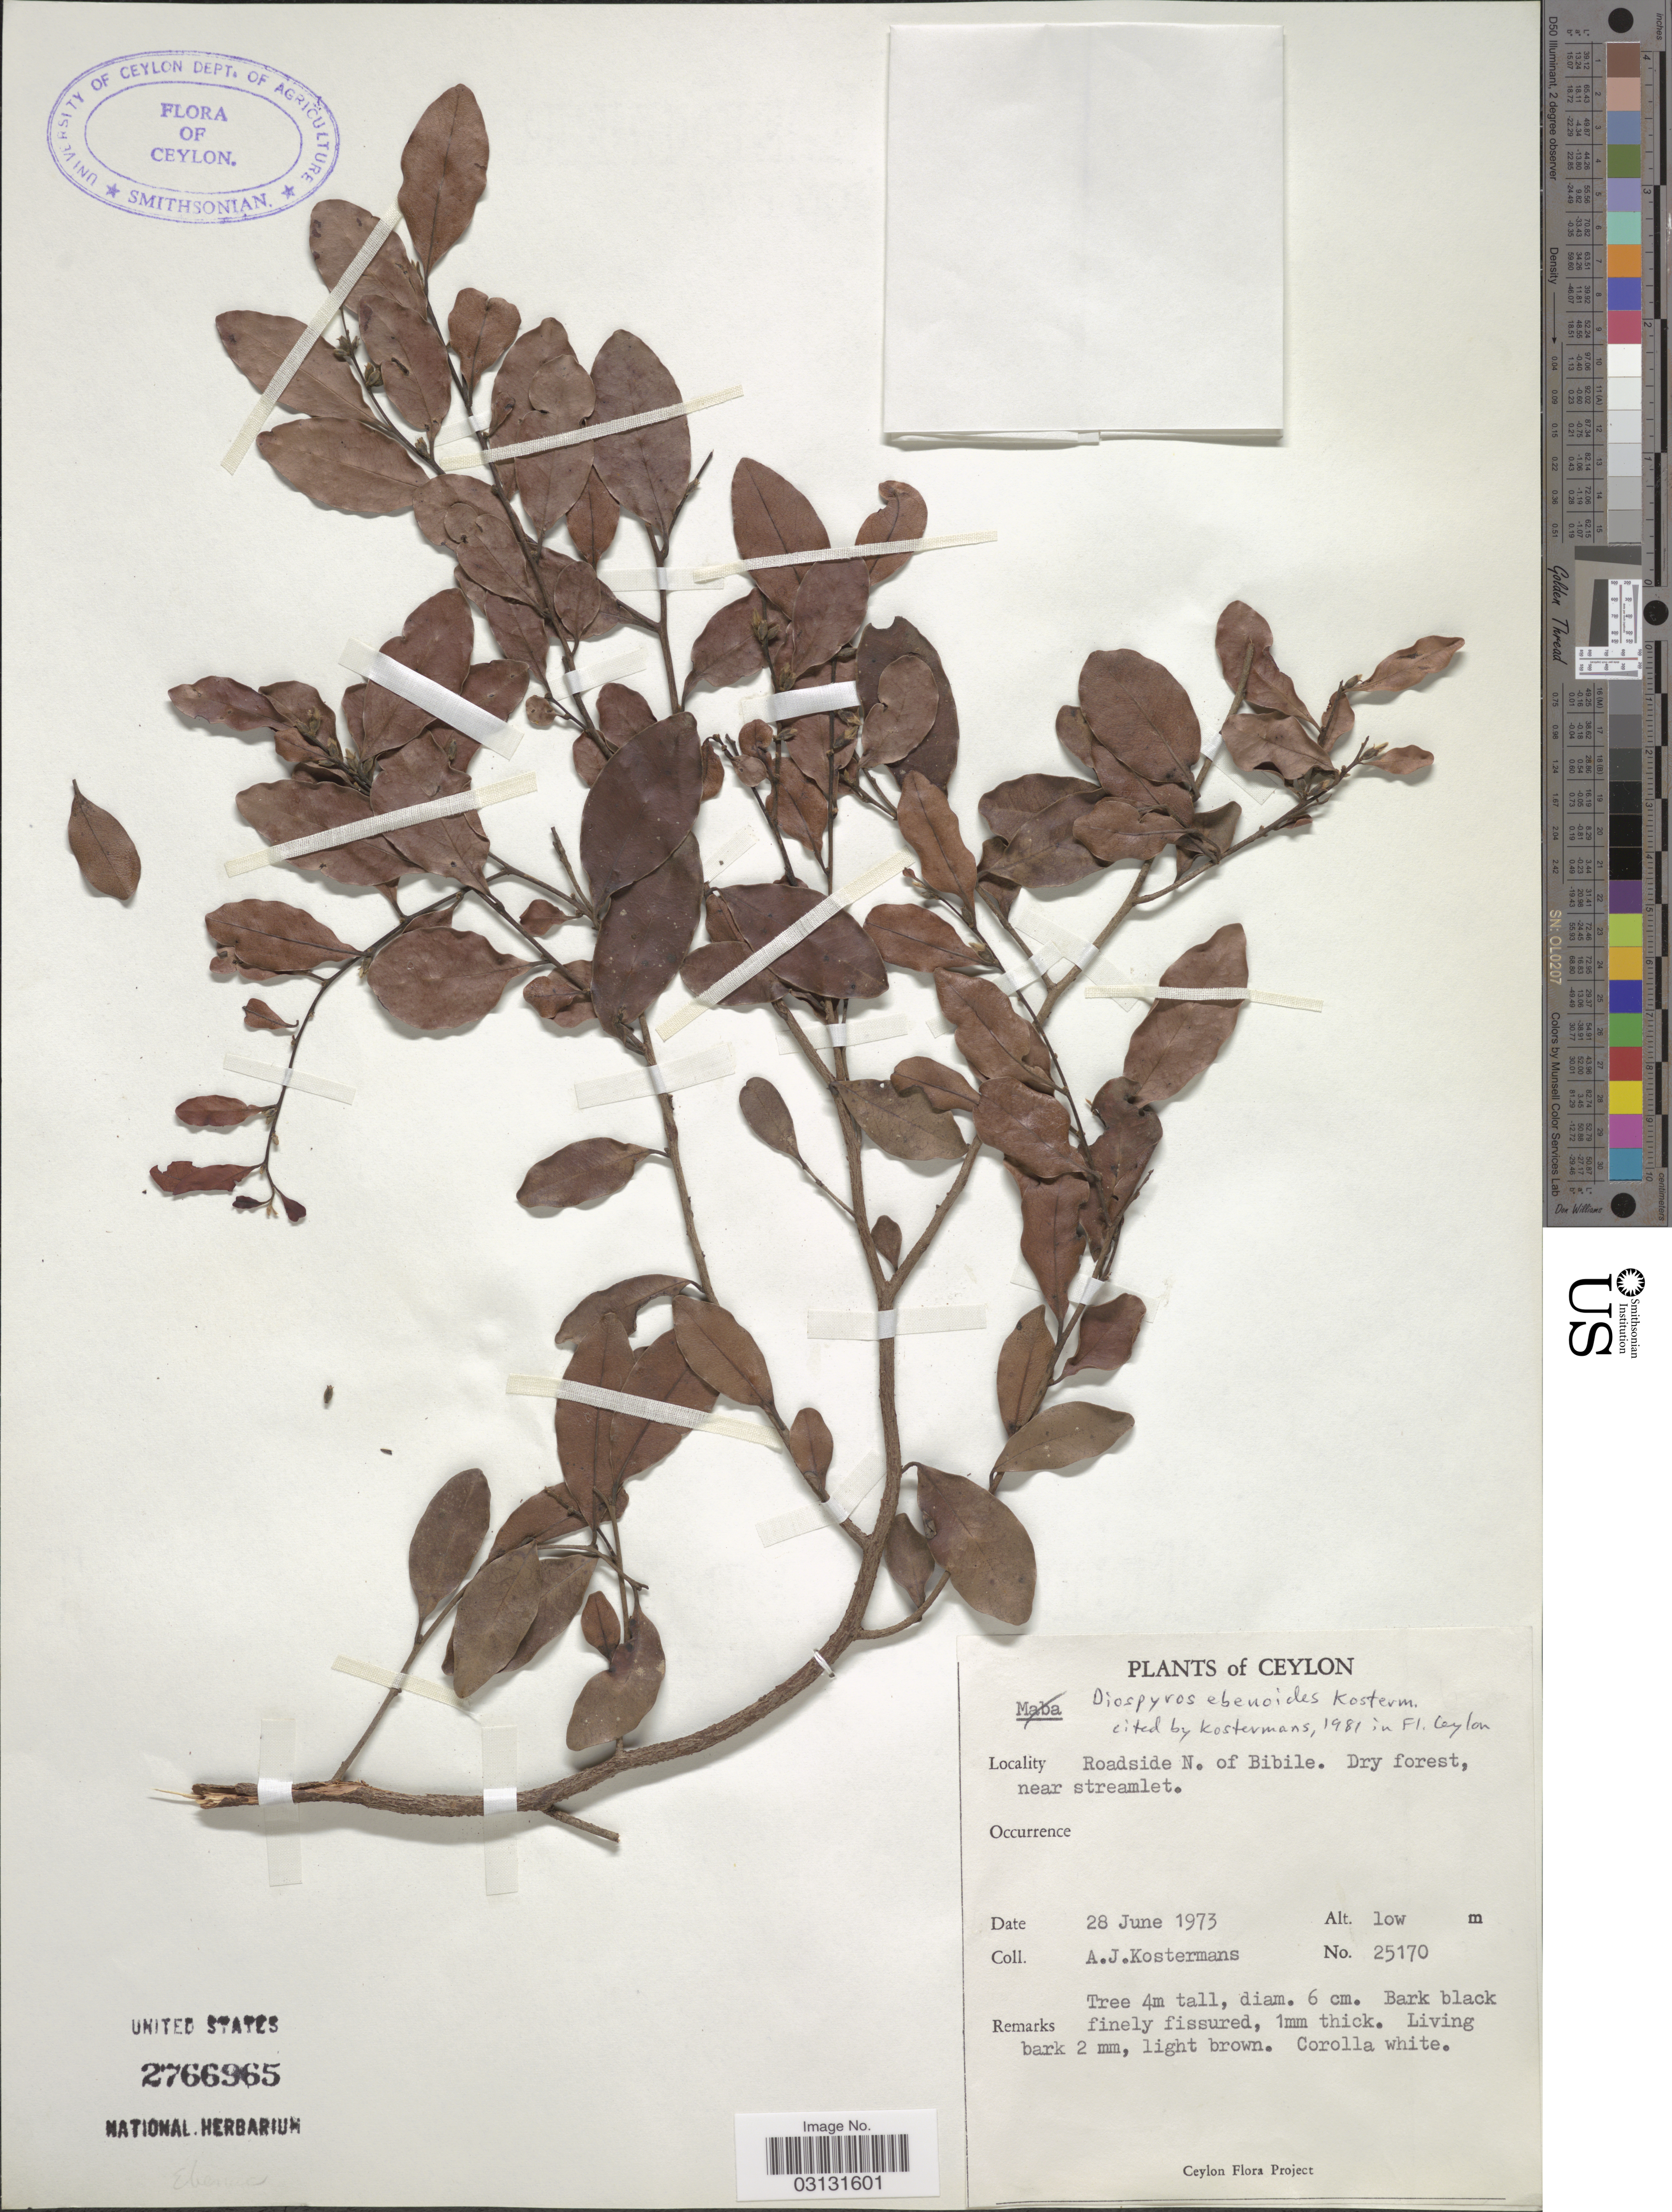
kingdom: Plantae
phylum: Tracheophyta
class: Magnoliopsida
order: Ericales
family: Ebenaceae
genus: Diospyros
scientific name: Diospyros ebenoides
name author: Kosterm.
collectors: A. J. G. Kostermans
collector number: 25170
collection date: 1973-06-28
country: Sri Lanka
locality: Ceylon. Roadside N. of Bibile.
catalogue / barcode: US 2766965